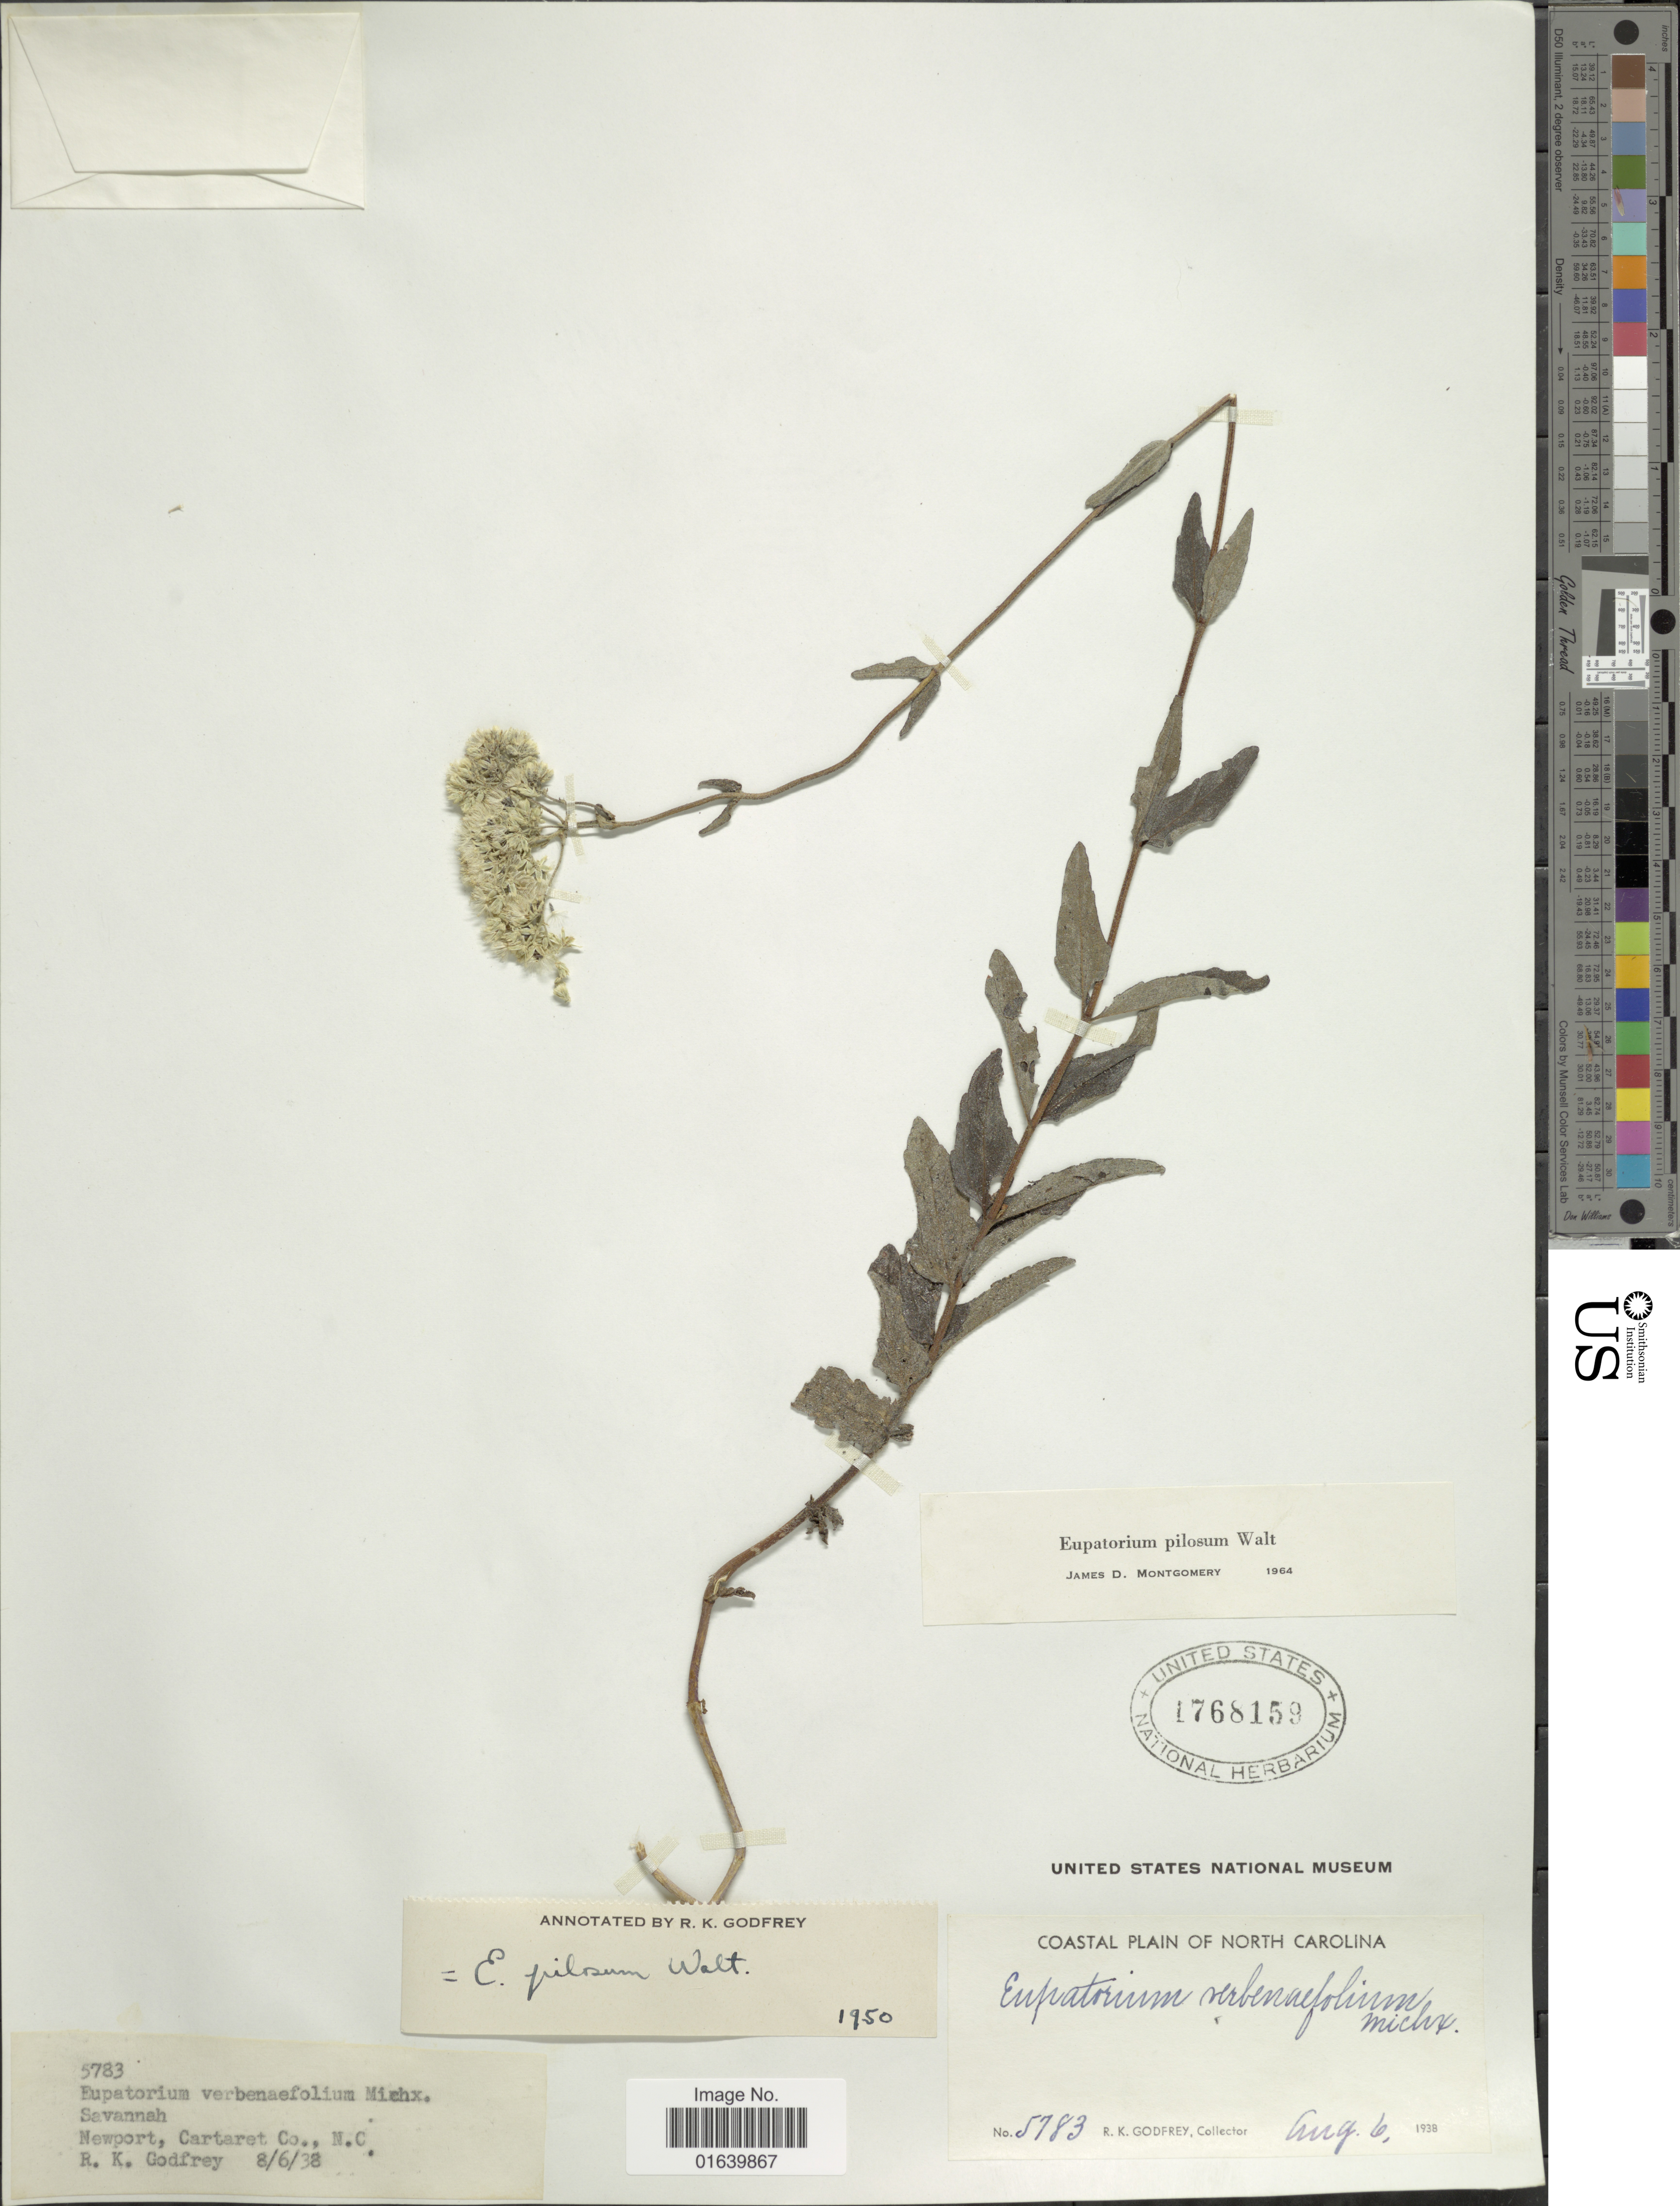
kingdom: Plantae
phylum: Tracheophyta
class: Magnoliopsida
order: Asterales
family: Asteraceae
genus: Eupatorium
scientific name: Eupatorium pilosum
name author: Walter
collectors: R. K. Godfrey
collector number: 5783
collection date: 1938-08-06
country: United States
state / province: North Carolina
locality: North Carolina, Savannah, Newport, Cartaret Co.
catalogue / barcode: US 1768159